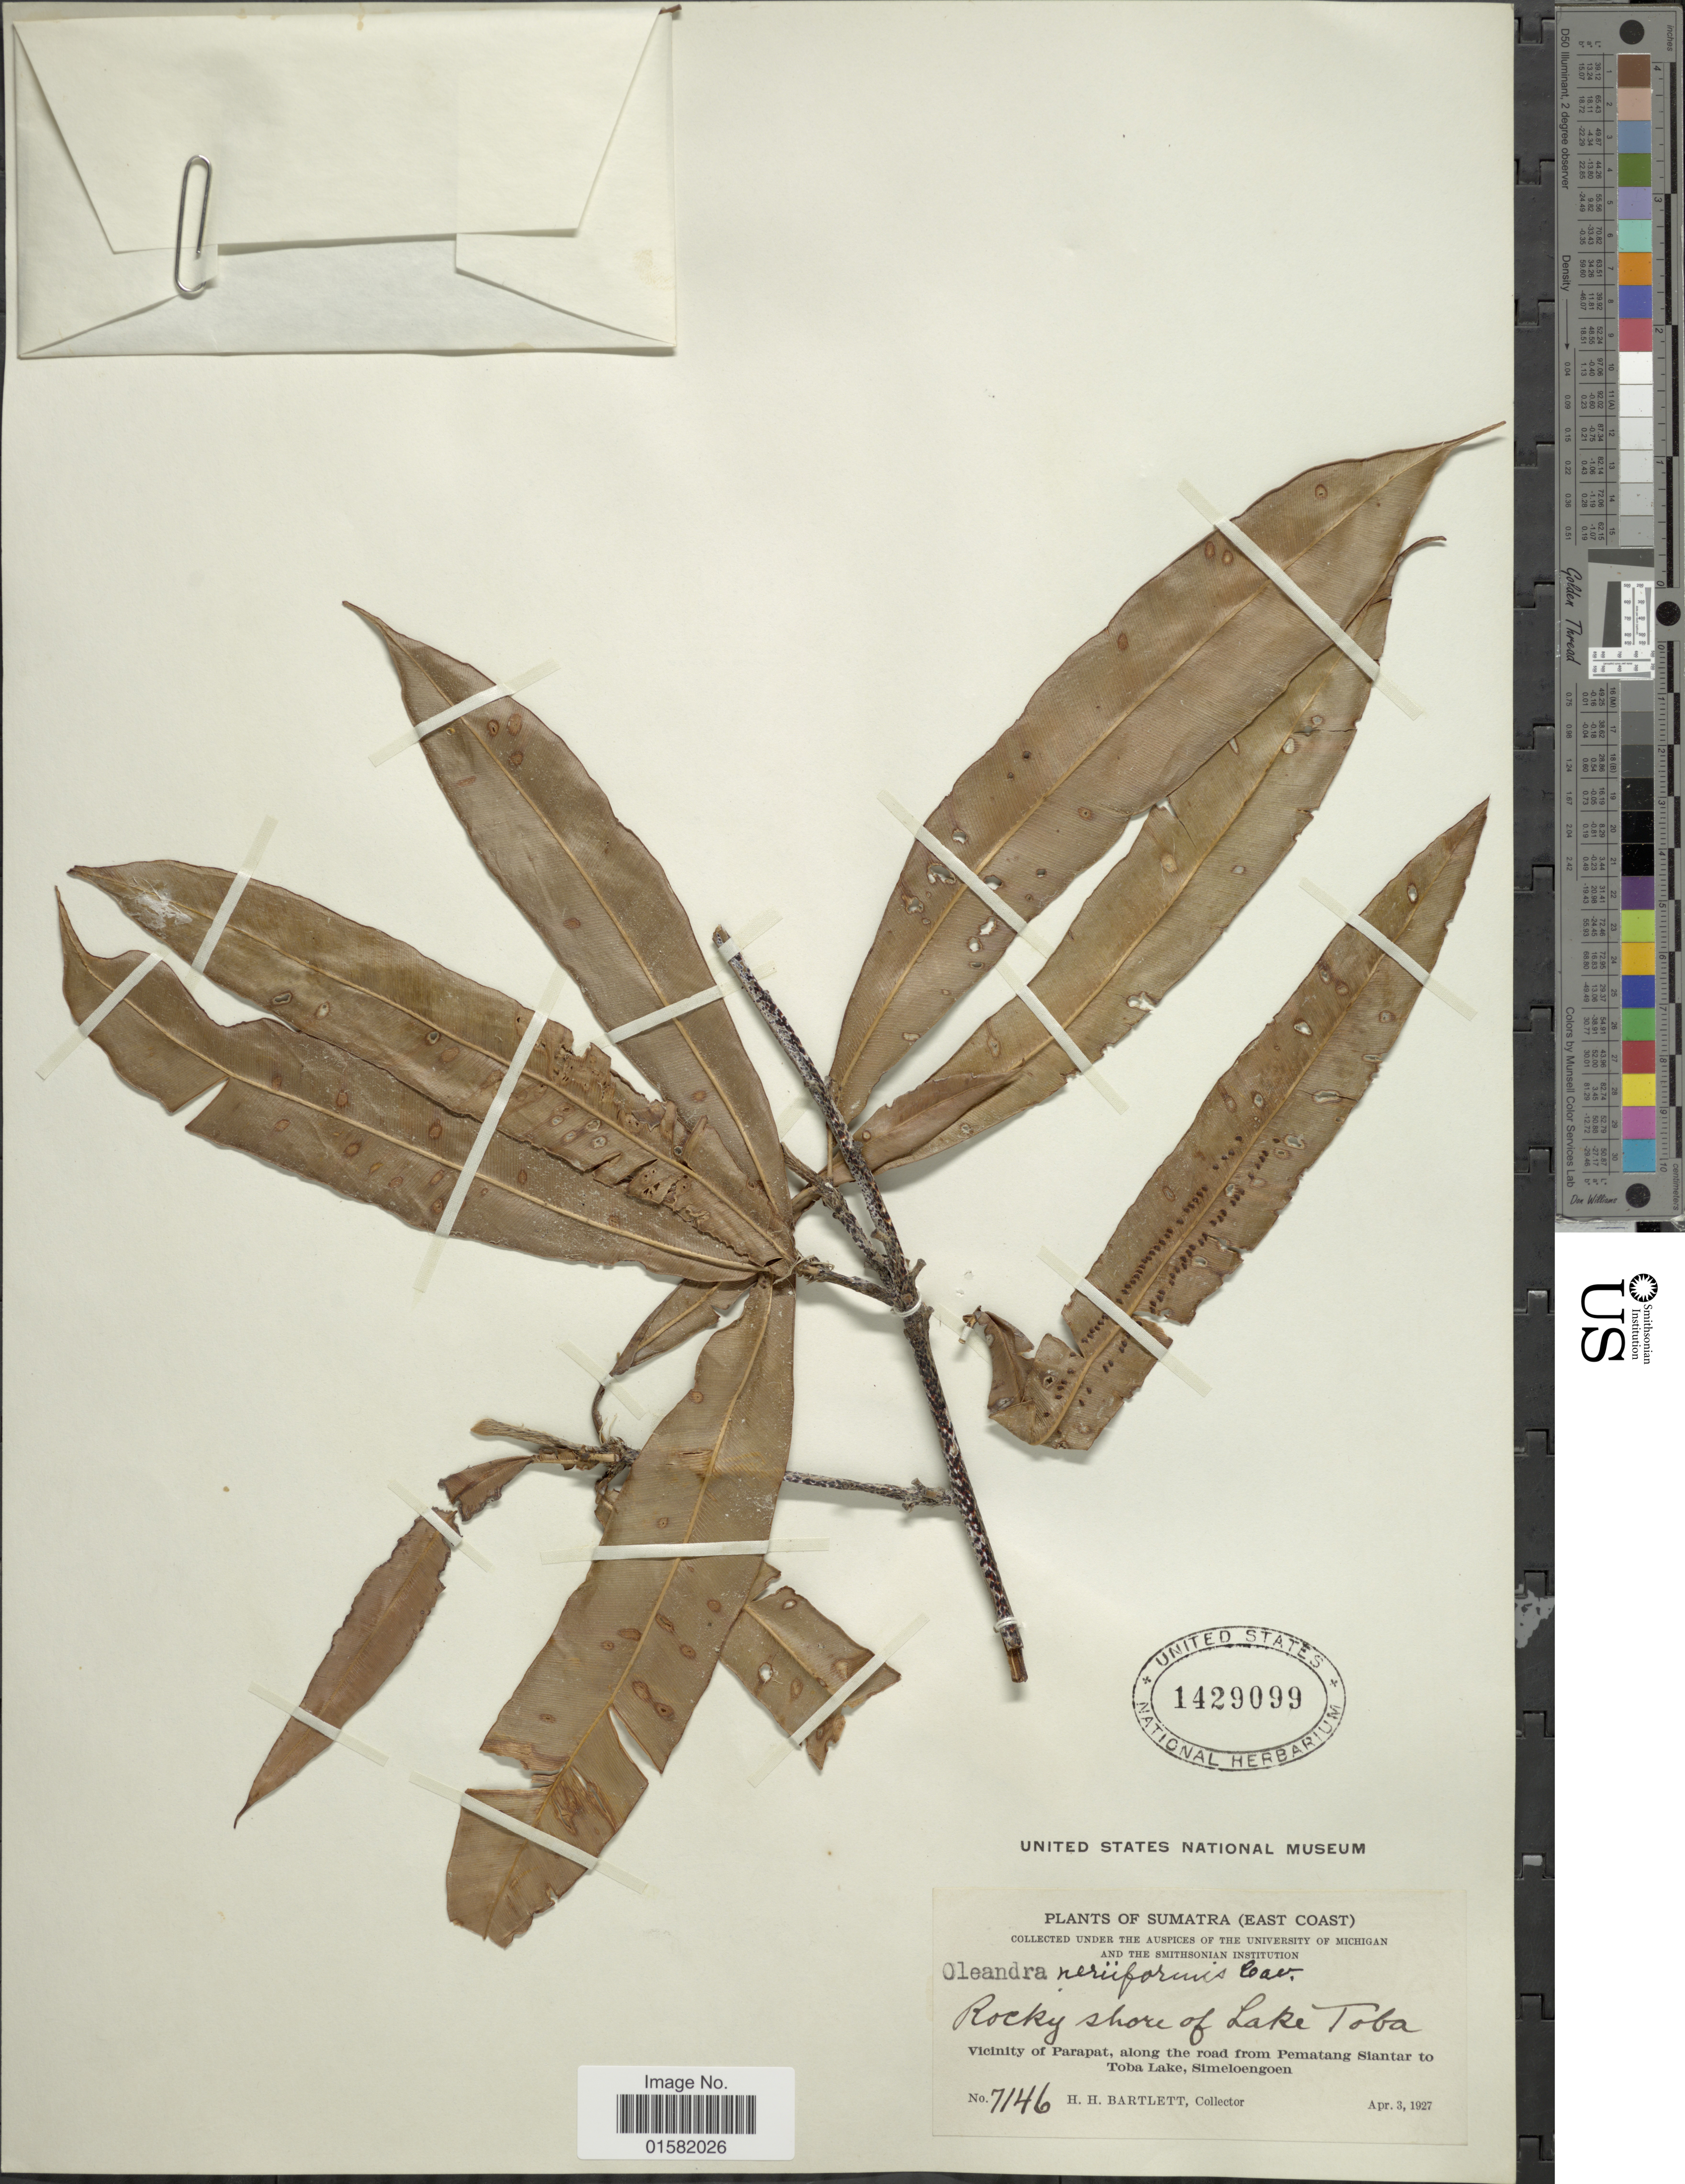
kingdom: Plantae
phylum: Tracheophyta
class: Polypodiopsida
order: Polypodiales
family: Oleandraceae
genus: Oleandra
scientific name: Oleandra neriiformis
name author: Cav.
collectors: H. H. Bartlett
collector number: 7146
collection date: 1927-04-03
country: Indonesia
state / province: Sumatra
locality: Sumatra ( East Coast), Vicinity of Parapat, along the road from Pematang Siantar to Toba Lake, Simeloengoen.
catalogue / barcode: US 1429099